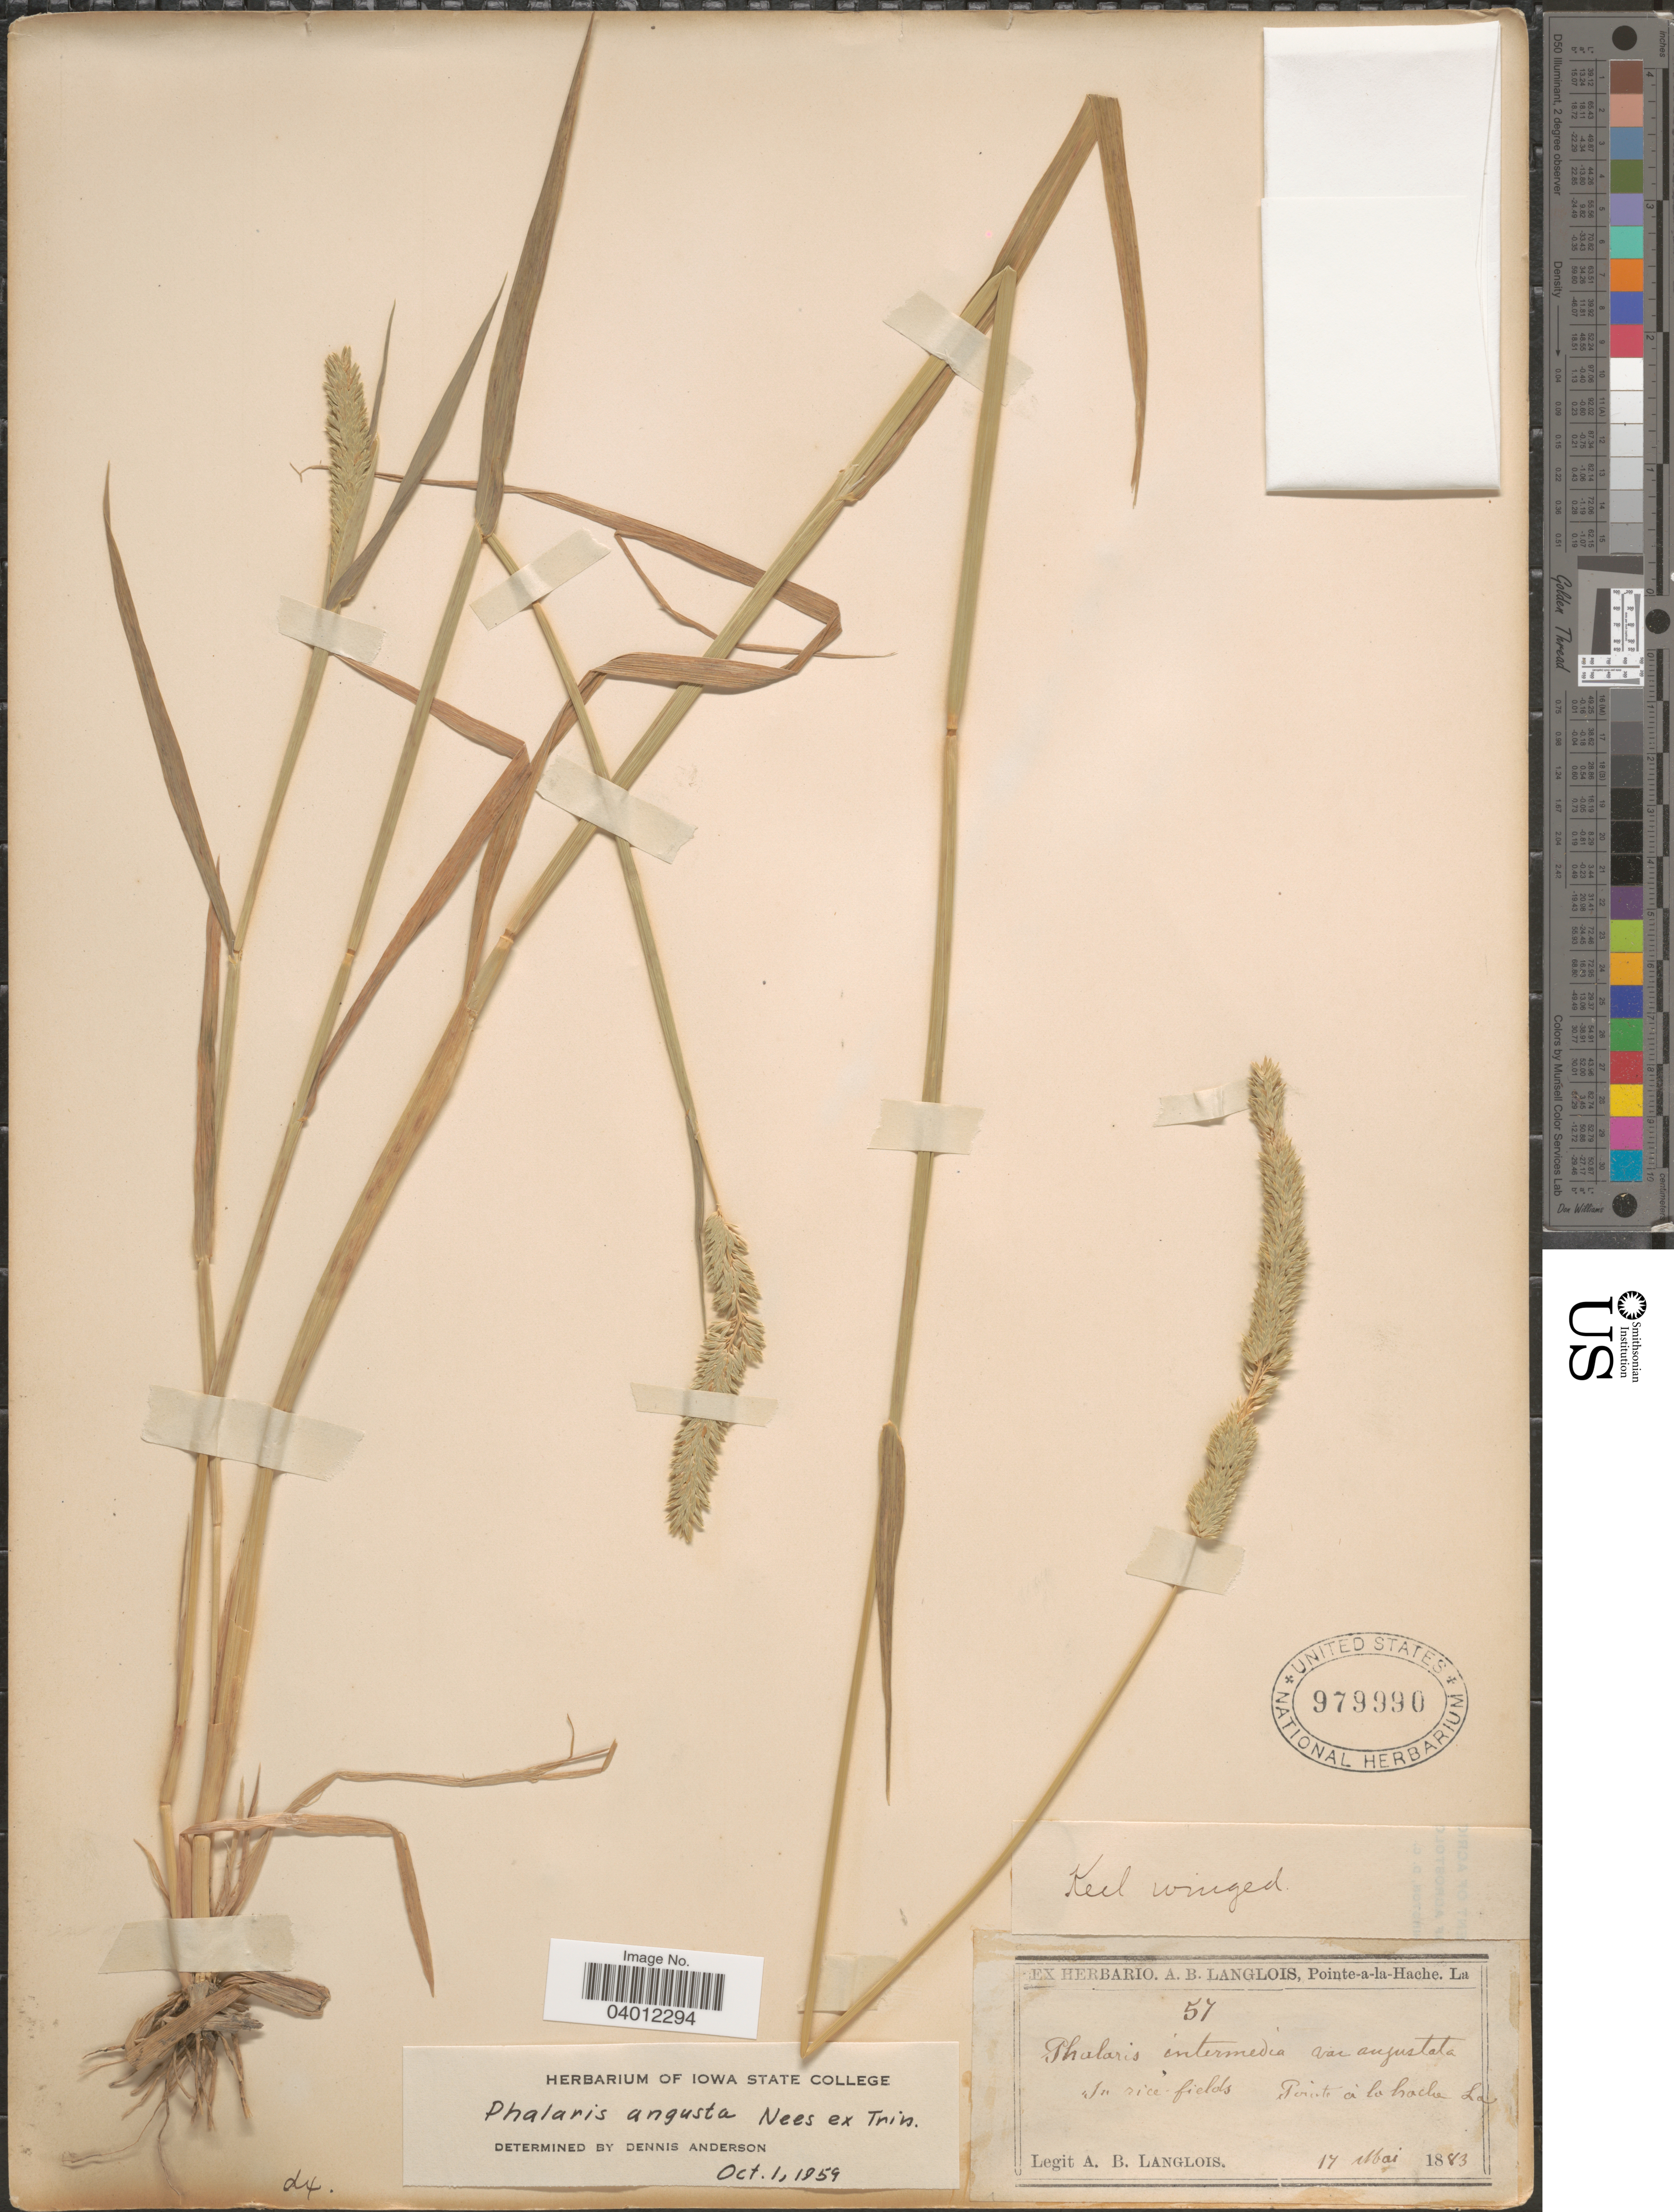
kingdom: Plantae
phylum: Tracheophyta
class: Liliopsida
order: Poales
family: Poaceae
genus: Phalaris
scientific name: Phalaris angusta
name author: Nees ex Trin.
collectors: A. Langlois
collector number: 57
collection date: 1883-05-17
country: United States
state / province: Louisiana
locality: Pointe à la hache, La.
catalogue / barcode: US 979990